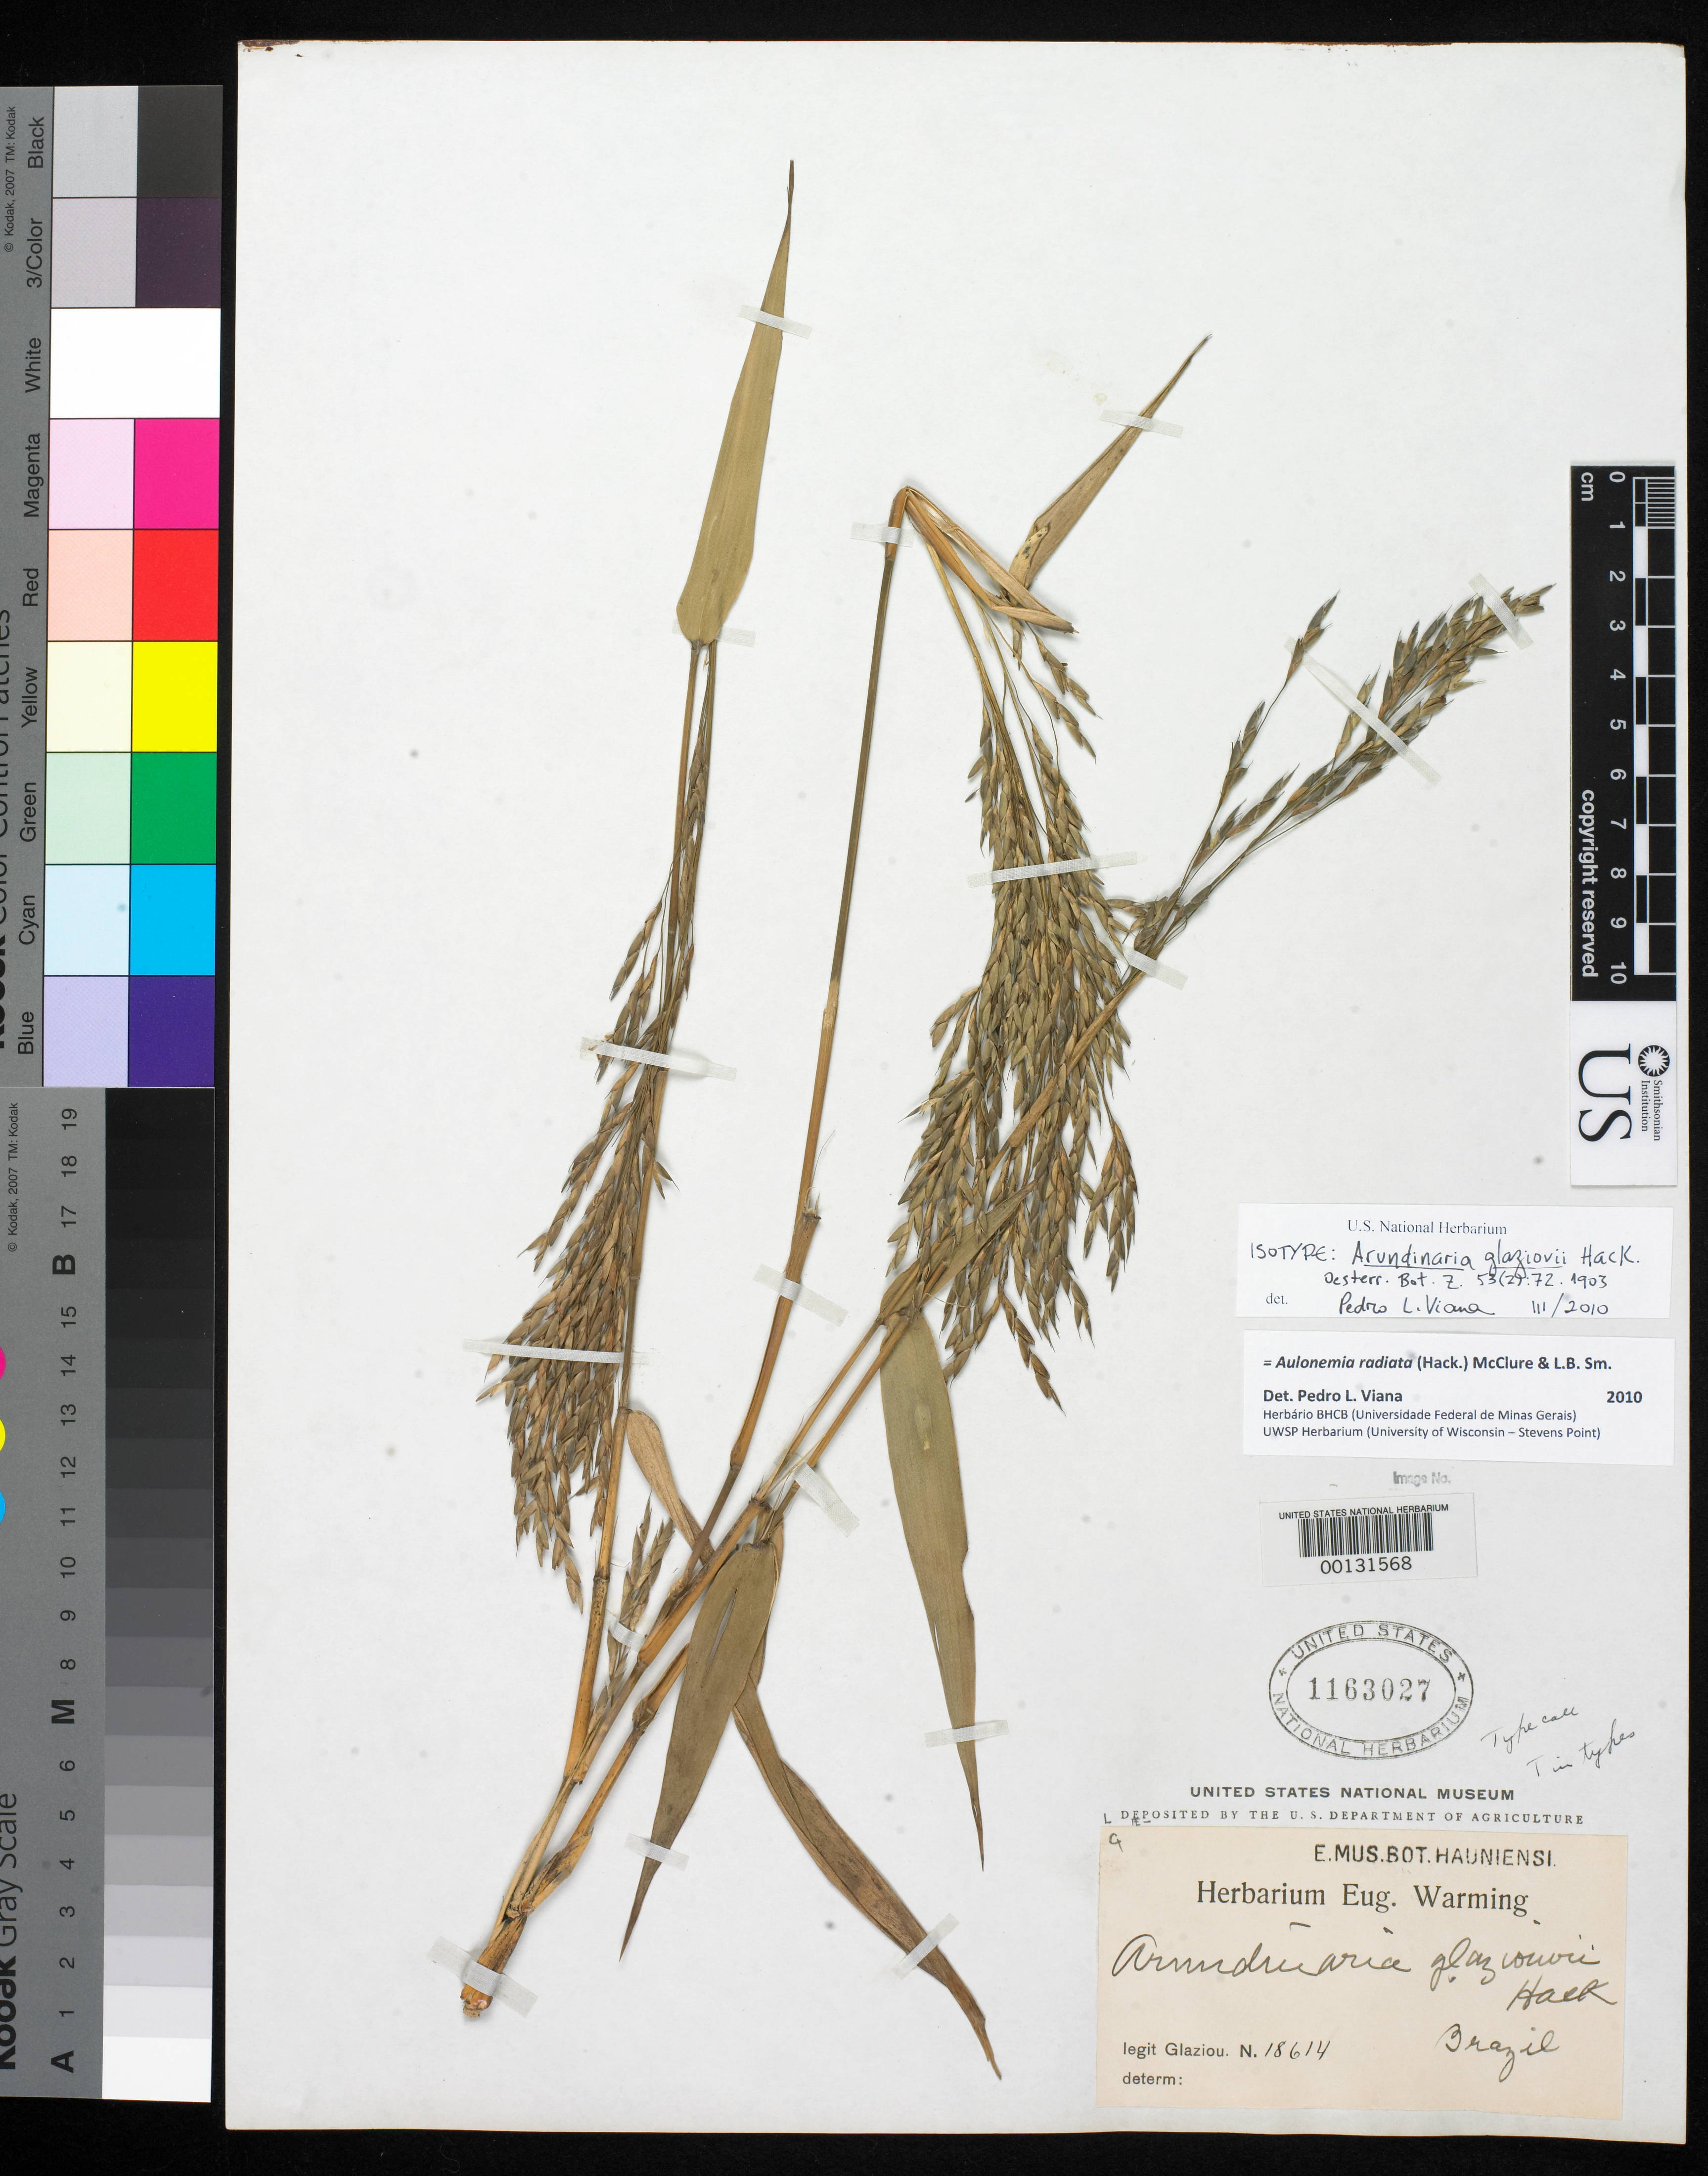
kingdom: Plantae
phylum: Tracheophyta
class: Liliopsida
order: Poales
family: Poaceae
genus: Arundinaria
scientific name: Arundinaria glaziovii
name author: Hack.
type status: Isotype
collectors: A. F. M. Glaziou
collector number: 18614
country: Brazil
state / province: Minas Gerais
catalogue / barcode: US 1163027